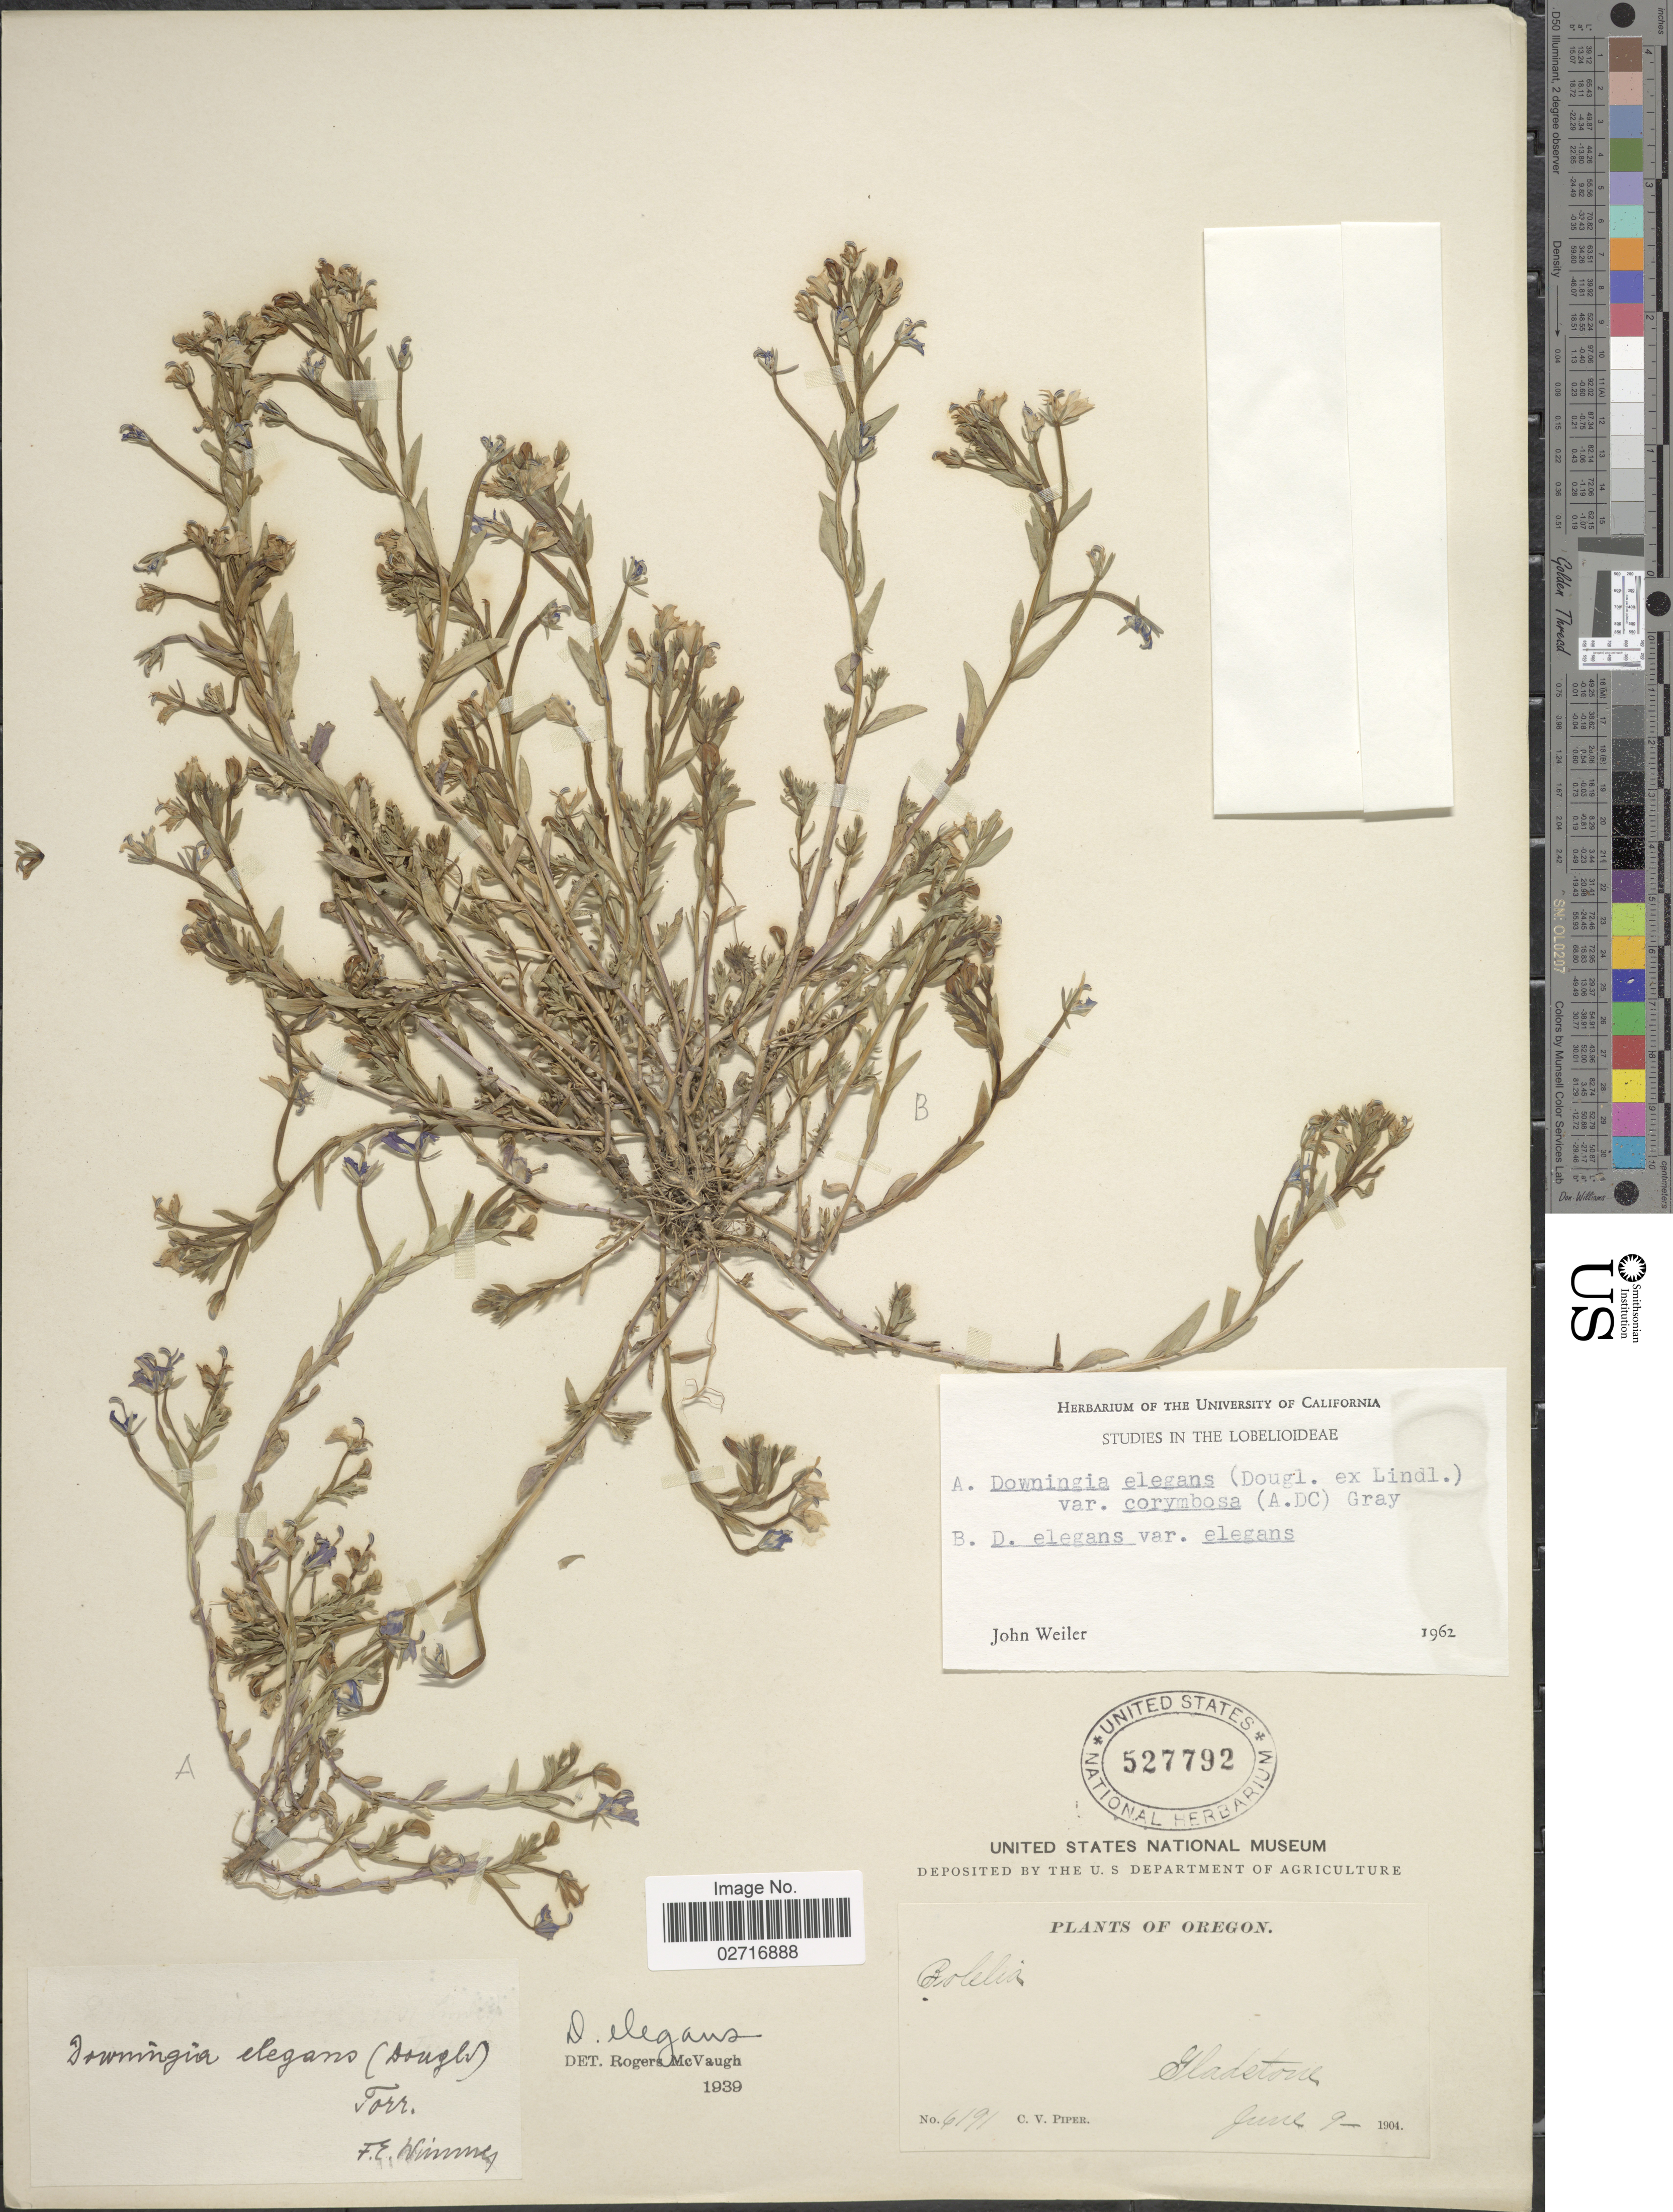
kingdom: Plantae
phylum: Tracheophyta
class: Magnoliopsida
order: Asterales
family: Campanulaceae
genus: Downingia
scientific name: Downingia elegans var. elegans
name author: (Douglas ex Lindl.) Torr. ex A. Gray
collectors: C. V. Piper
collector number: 6191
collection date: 1904-06-09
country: United States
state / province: Oregon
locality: Gladstone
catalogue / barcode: US 527792